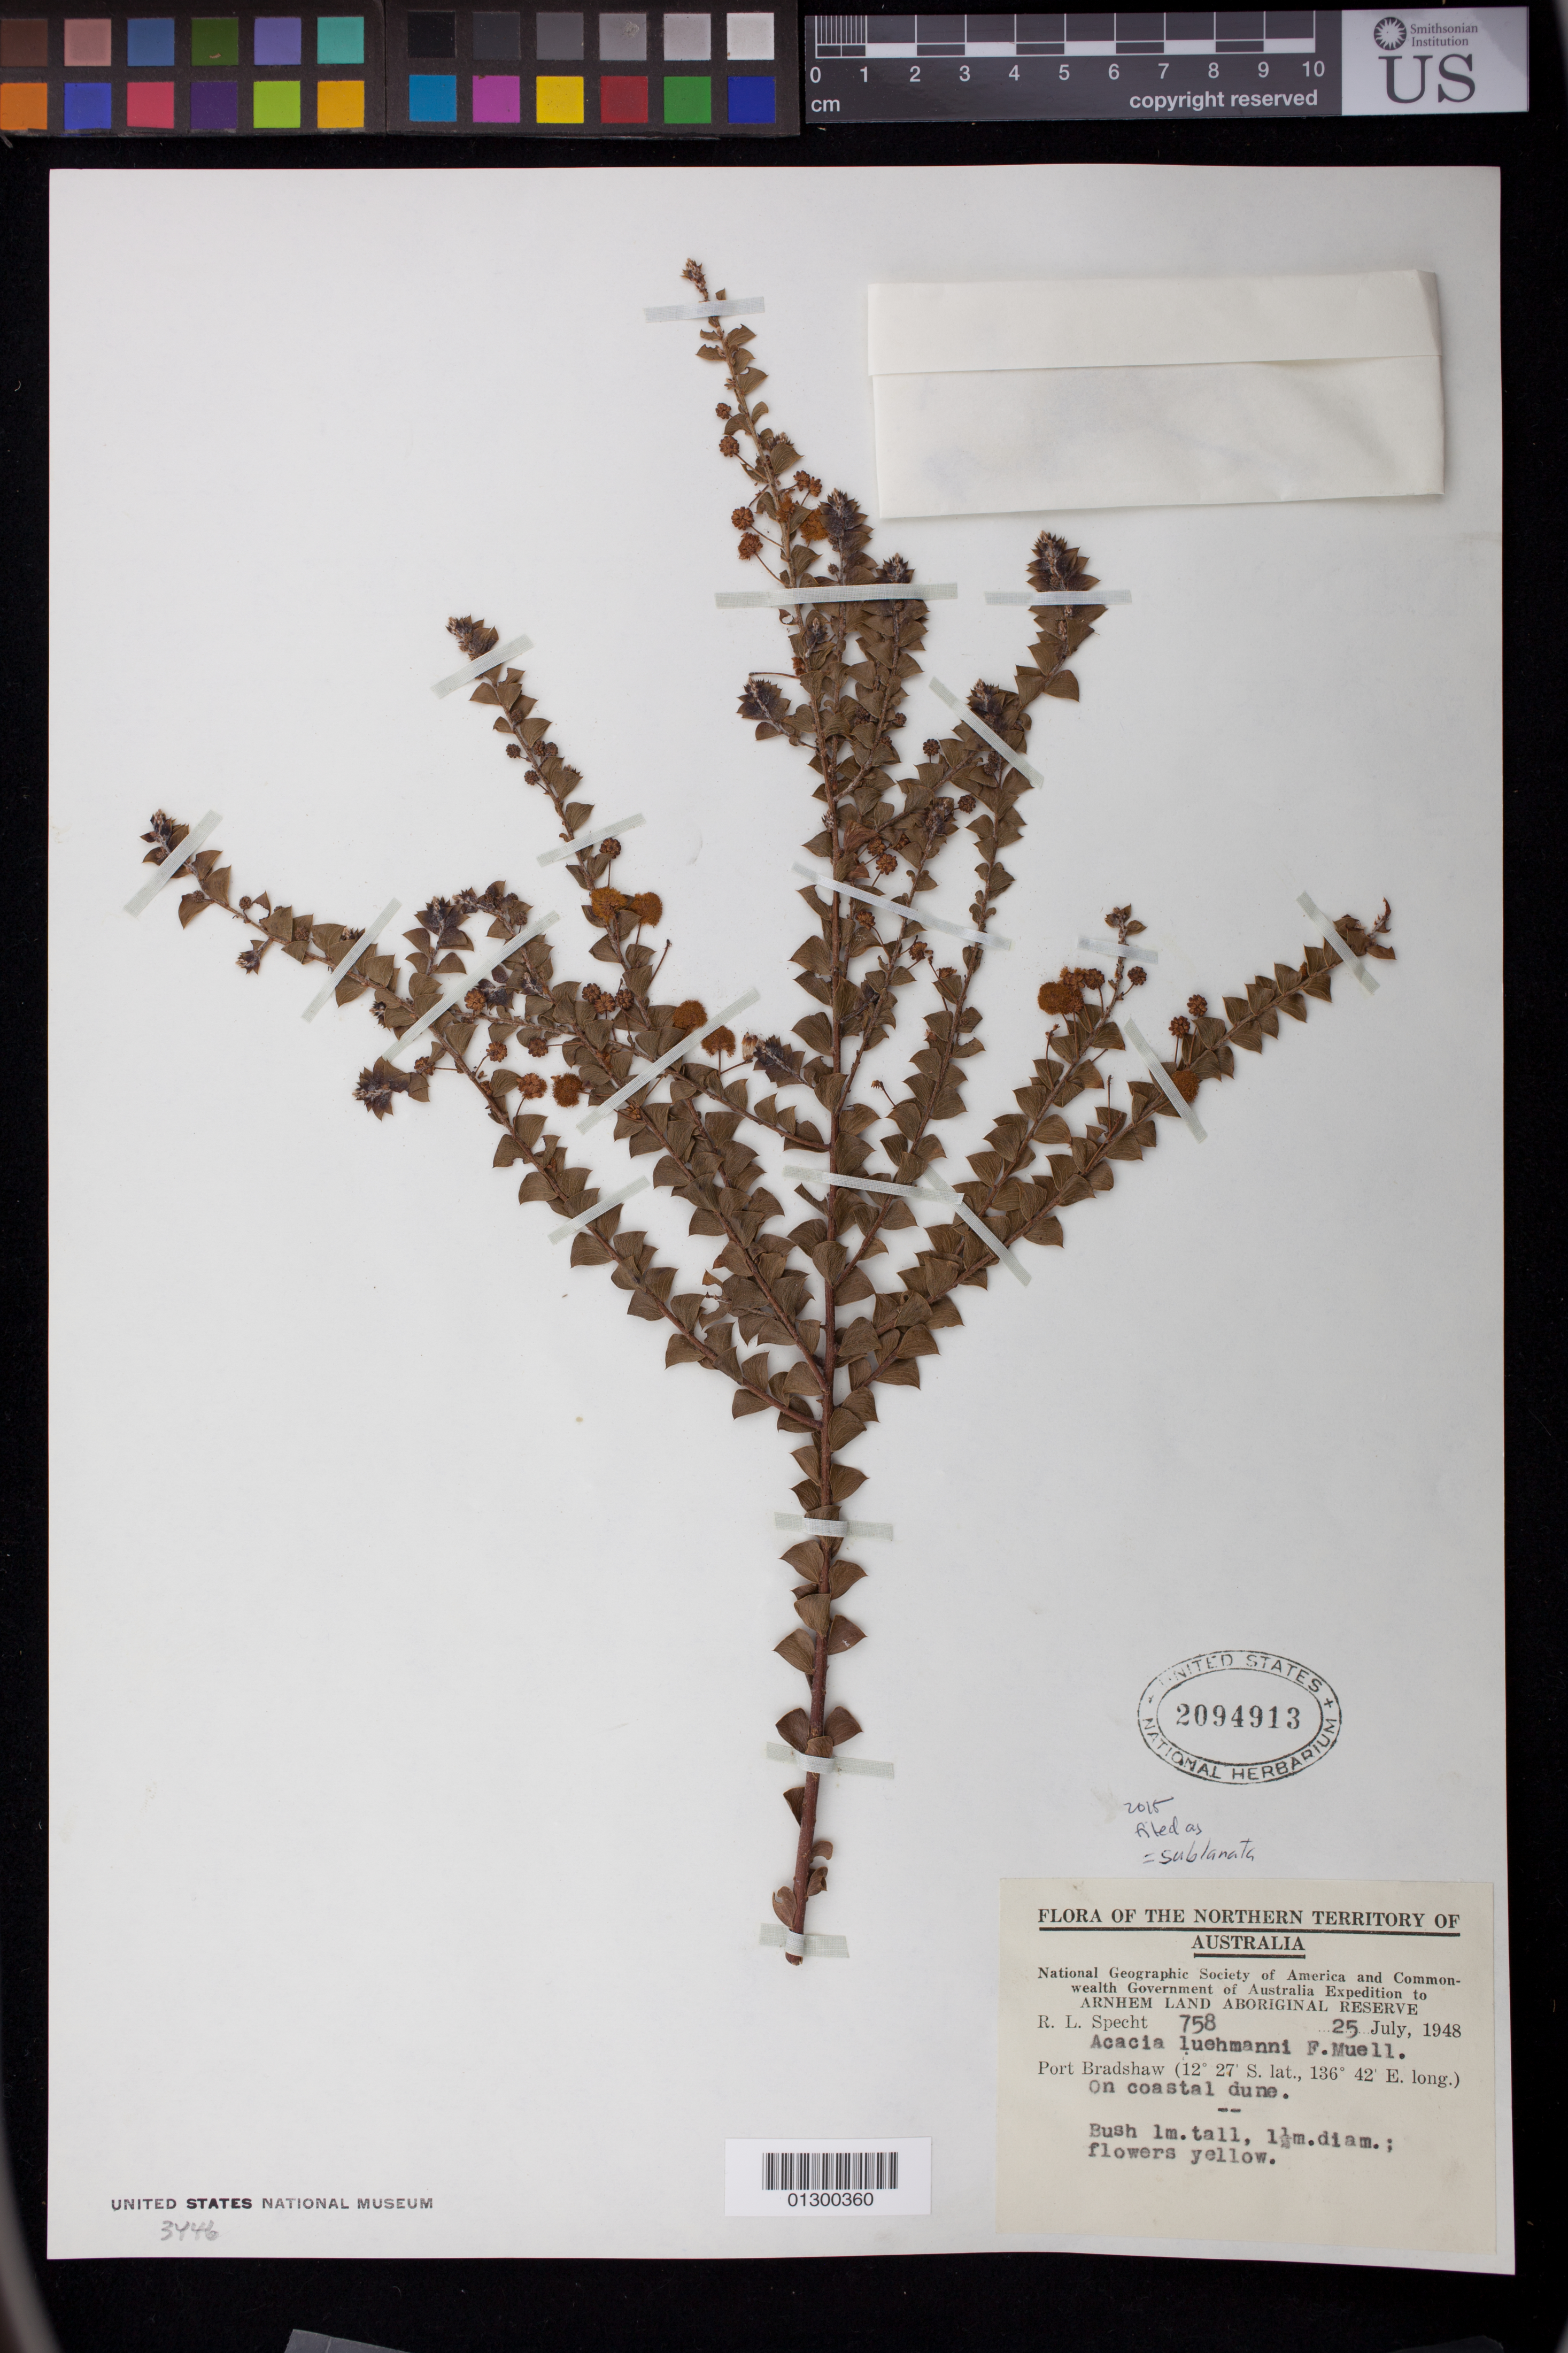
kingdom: Plantae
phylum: Tracheophyta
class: Magnoliopsida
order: Fabales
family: Fabaceae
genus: Acacia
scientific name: Acacia sublanata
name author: Benth.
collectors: R. L. Specht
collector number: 758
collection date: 1948-07-25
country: Australia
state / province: Northern Territory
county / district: East Arnhem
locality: Port Bradshaw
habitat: On coastal dune.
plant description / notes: Bush 1 m. tall, 1.5 m. diam.; flowers yellow.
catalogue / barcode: US 2094913